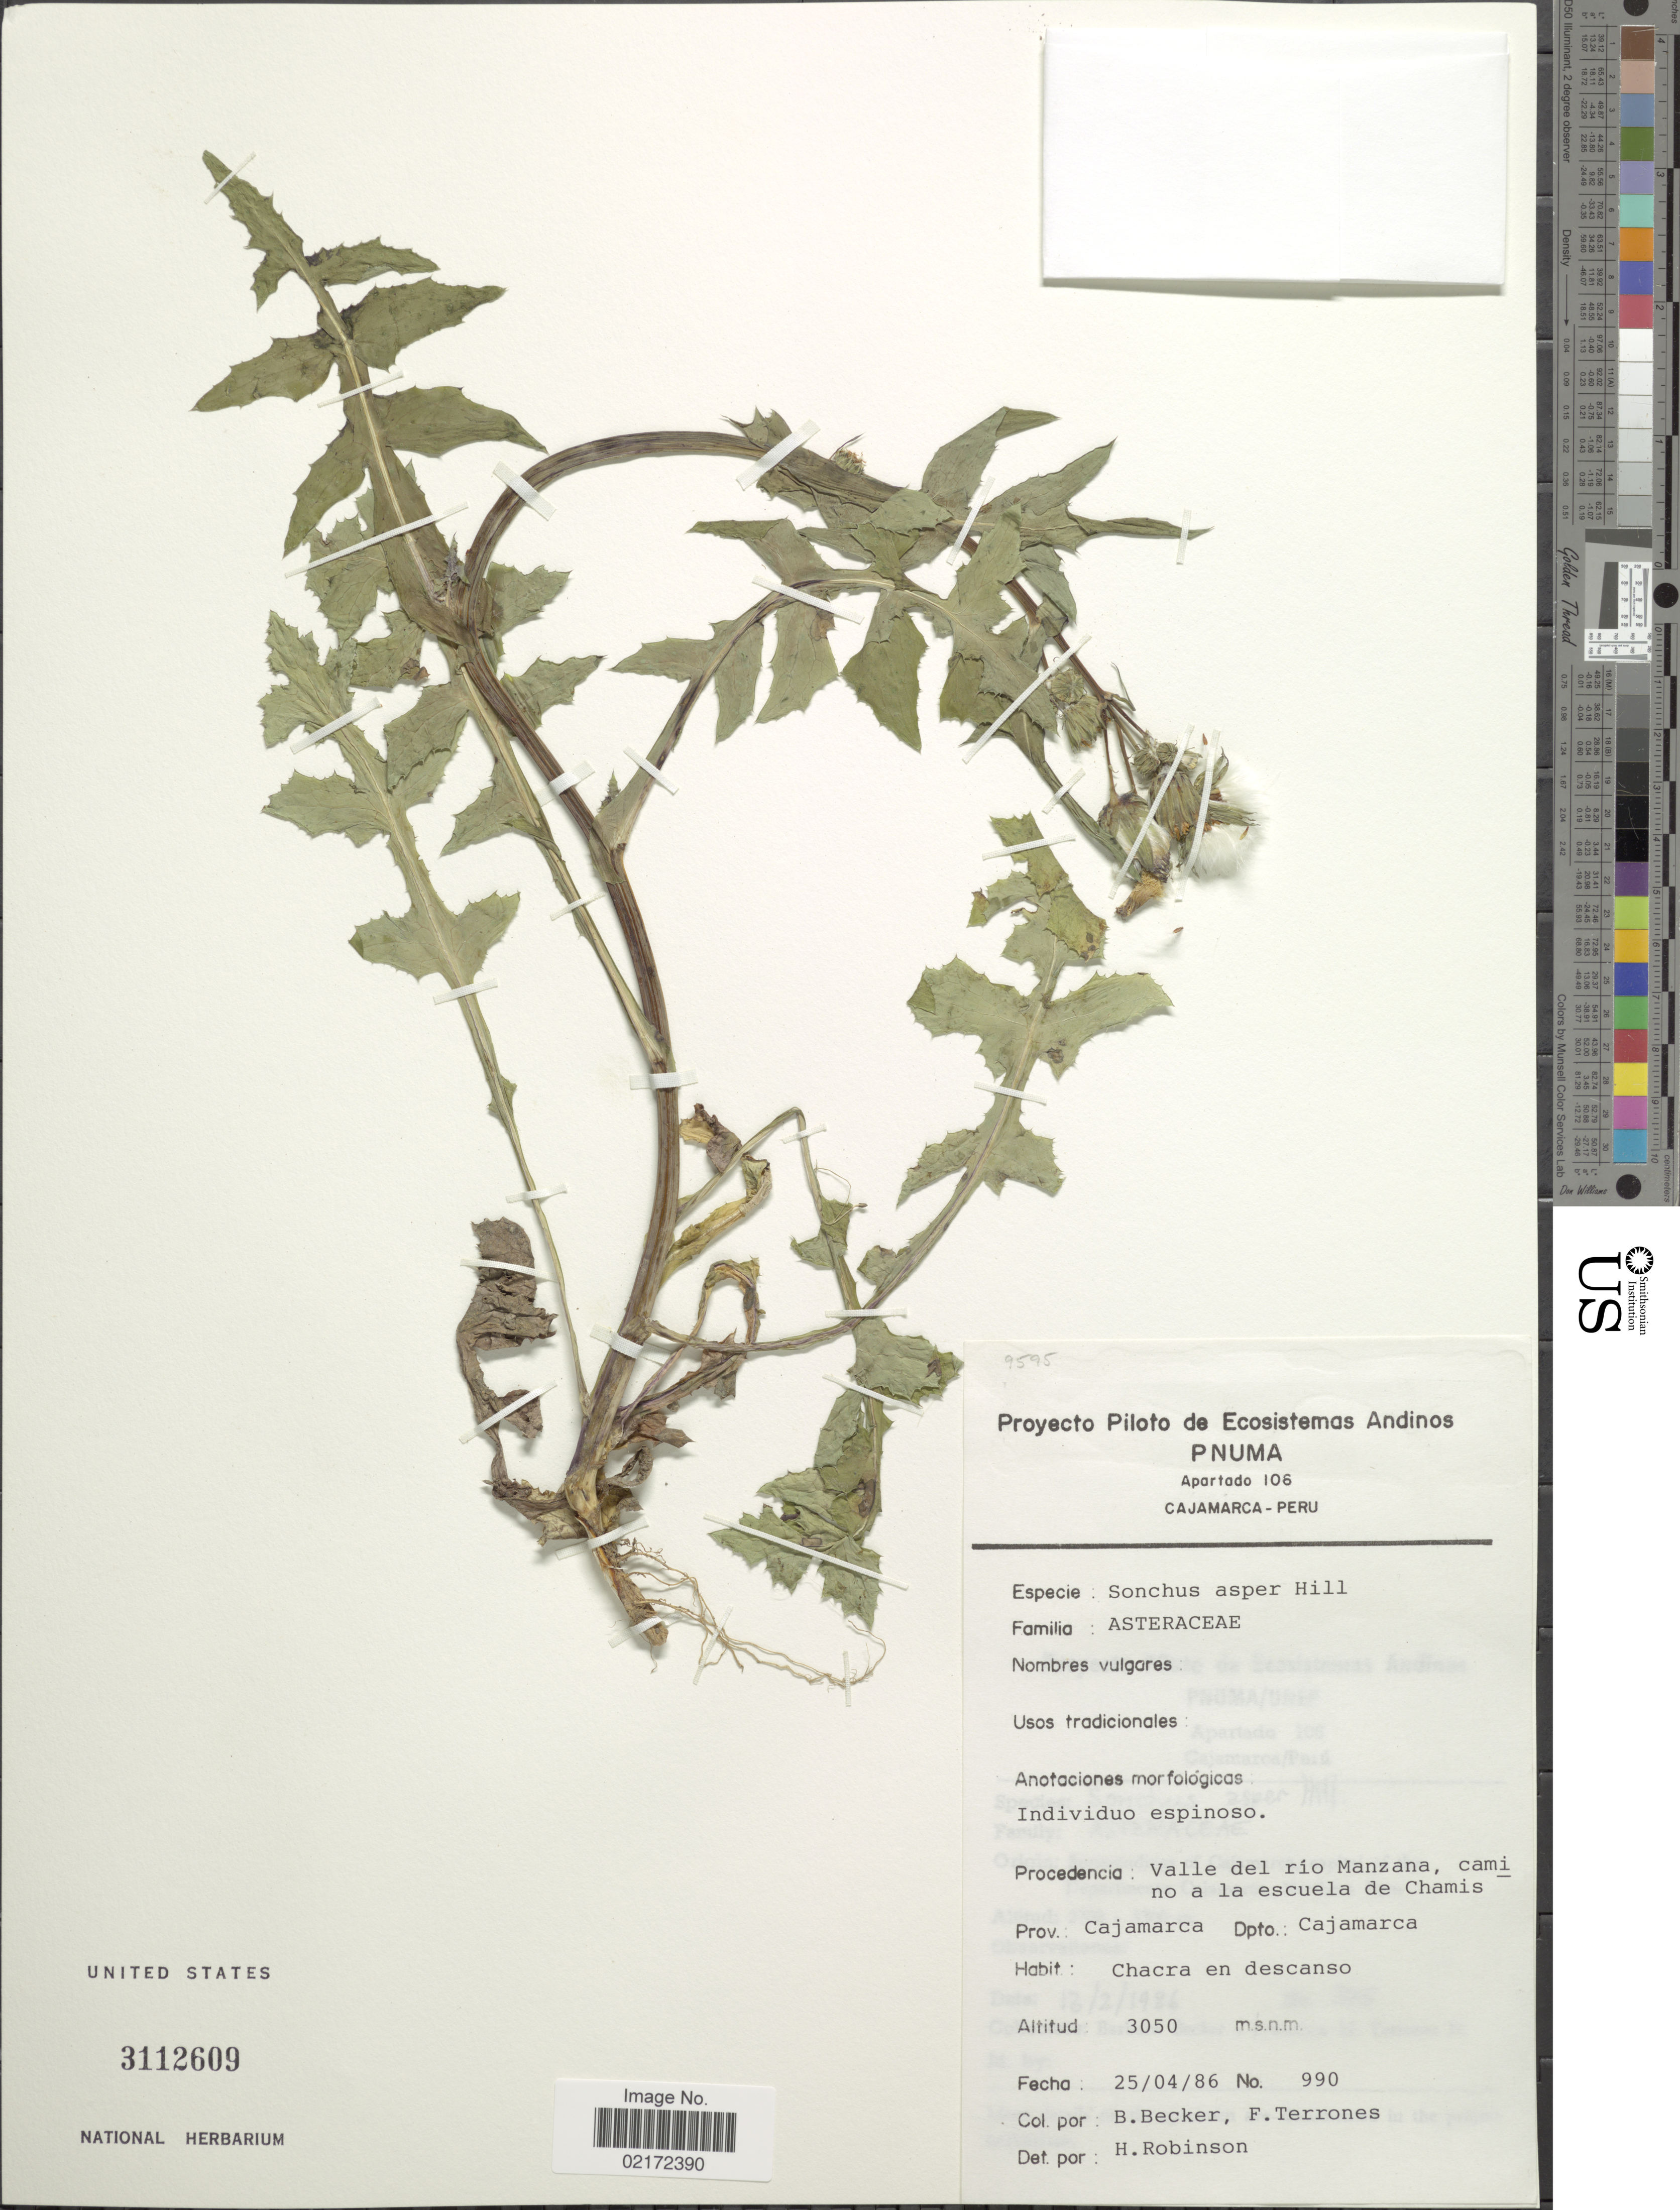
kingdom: Plantae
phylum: Tracheophyta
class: Magnoliopsida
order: Asterales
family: Asteraceae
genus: Sonchus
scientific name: Sonchus asper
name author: (L.) Hill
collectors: B. Becker & F. Terrones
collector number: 990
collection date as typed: Transcribed d/m/y: 25/4/86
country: Peru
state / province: Cajamarca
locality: Valle del rio Manzana, camino a la escuela de Chamis. Prov.: Cajamarca. Dpto.: Cajamarca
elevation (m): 3050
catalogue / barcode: US 3112609